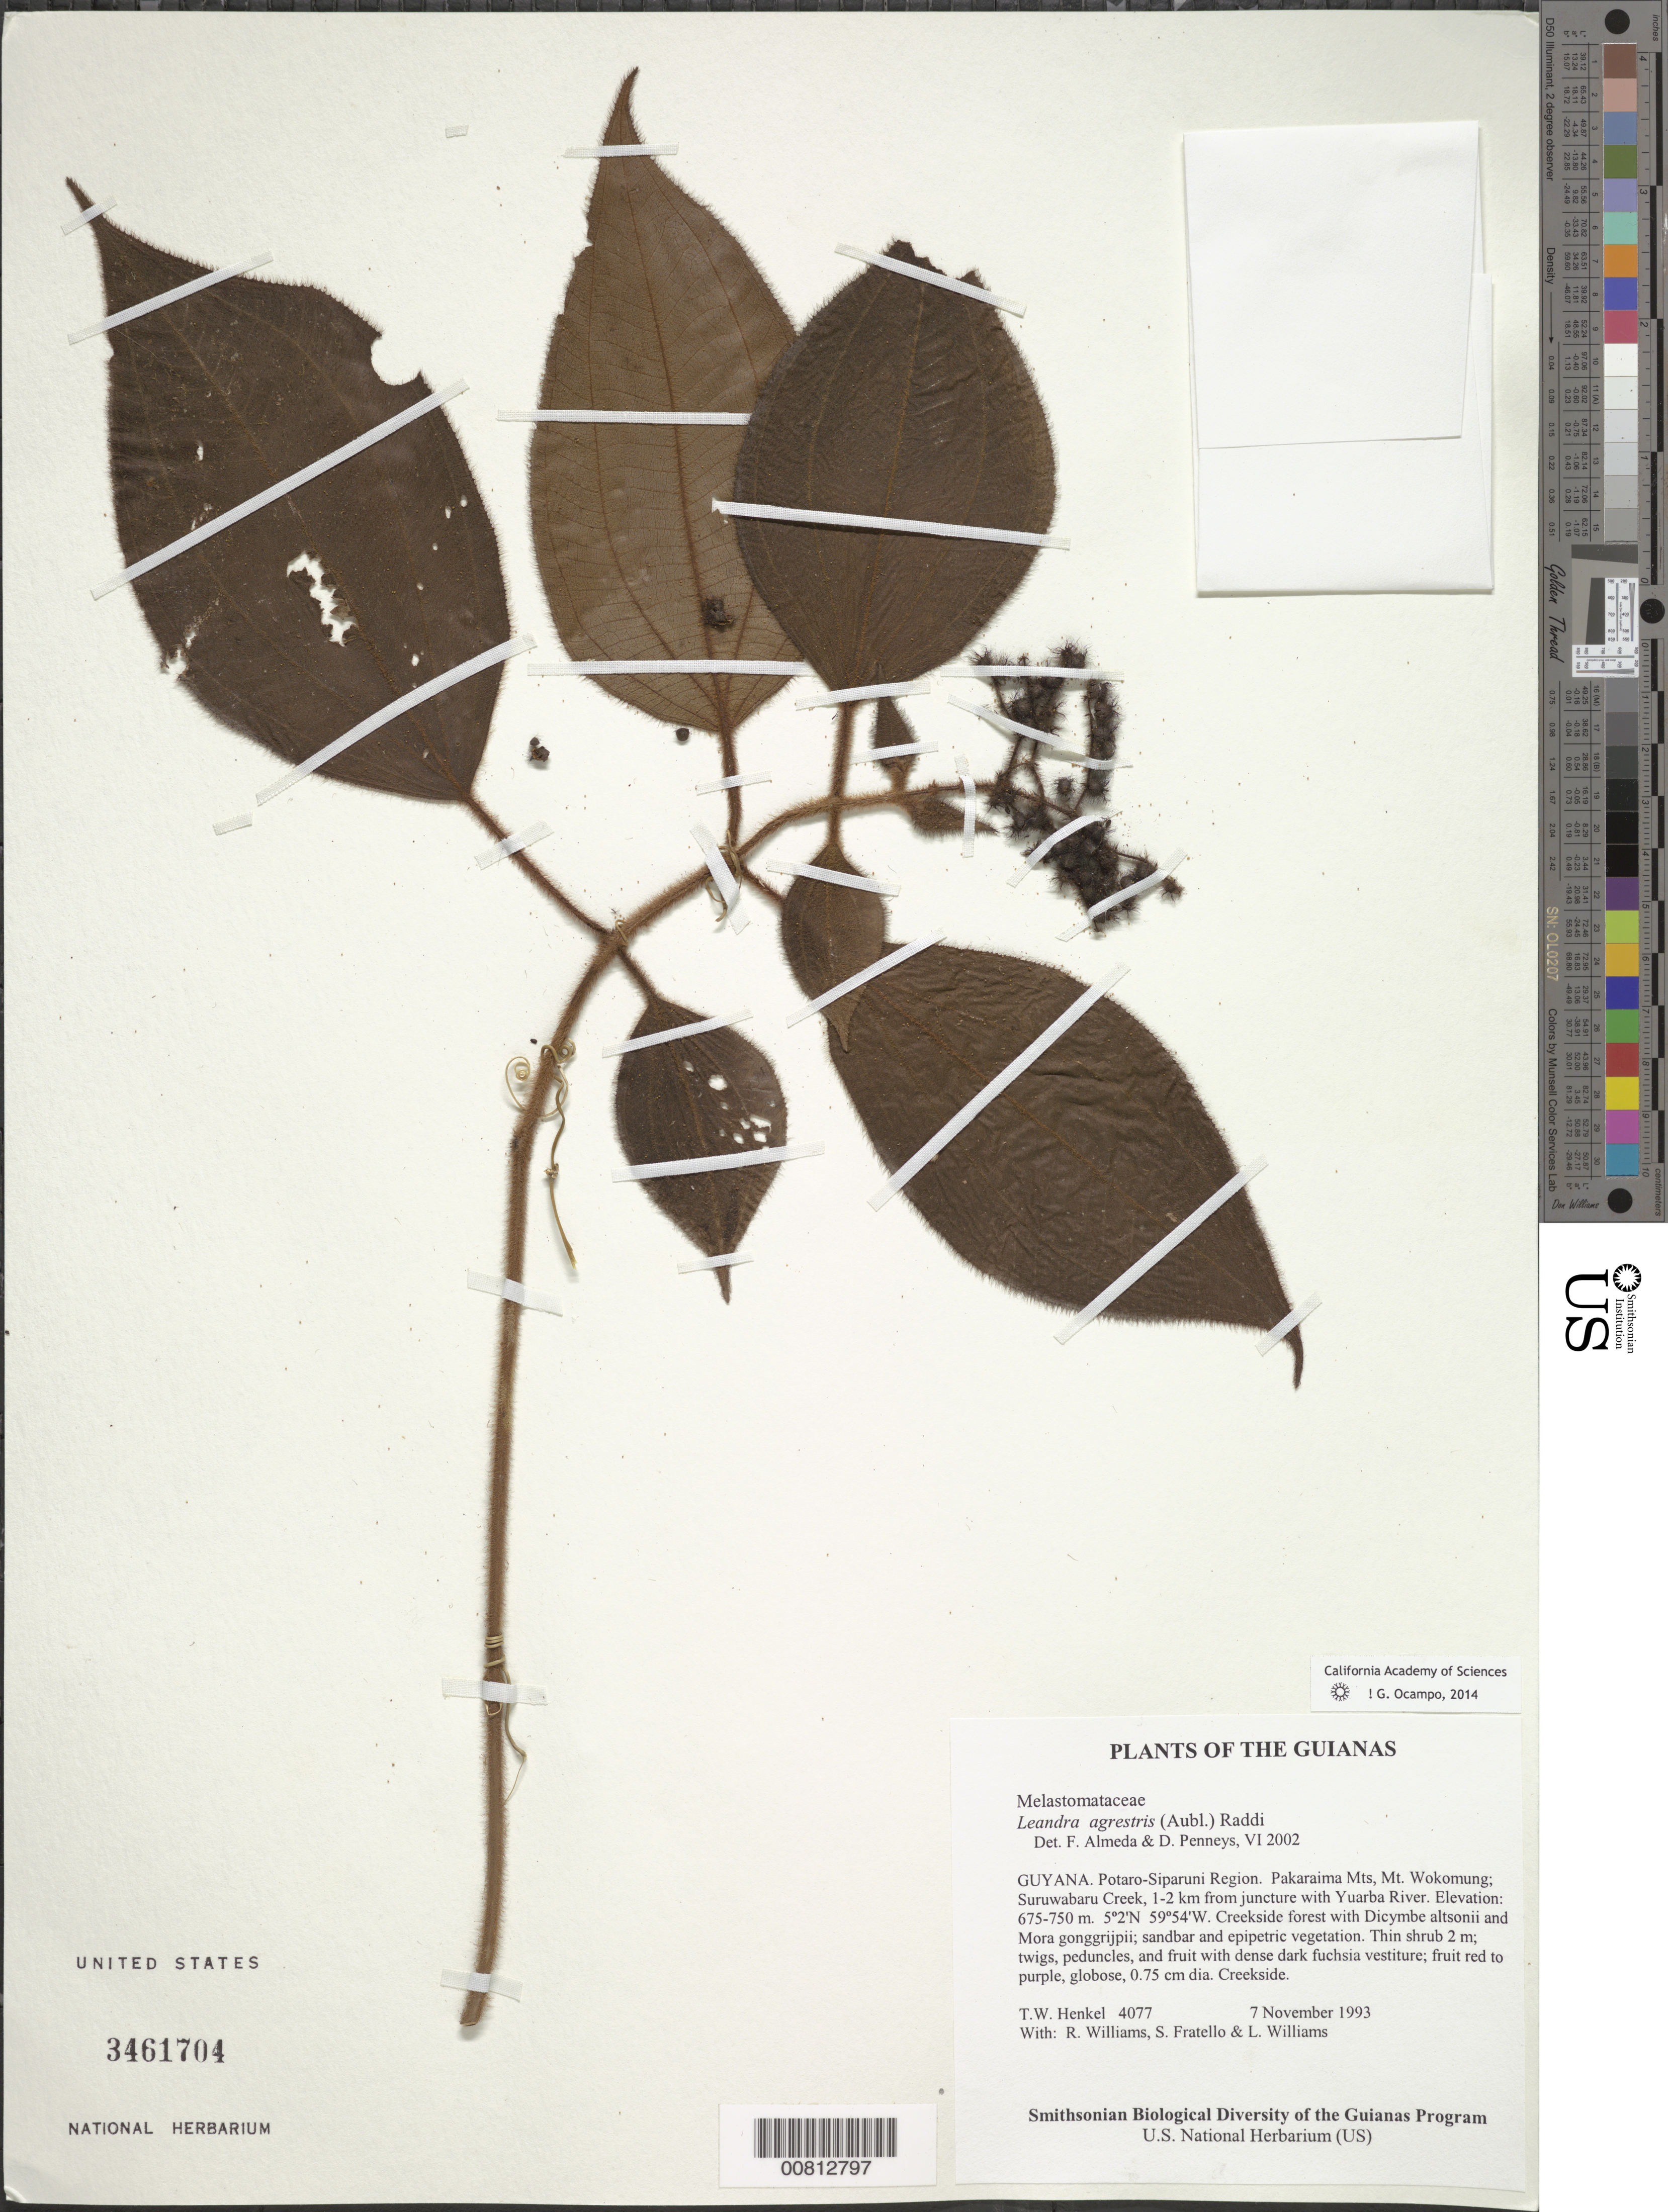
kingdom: Plantae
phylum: Tracheophyta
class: Magnoliopsida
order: Myrtales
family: Melastomataceae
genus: Leandra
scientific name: Leandra agrestis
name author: (Aubl.) Raddi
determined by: Almeda, F.; Penneys, D. S.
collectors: T. Henkel, R. Williams, S. Fratello & L. Williams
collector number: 4077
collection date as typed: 7 November 1993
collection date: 1993-11-07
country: Guyana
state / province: Potaro-Siparuni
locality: Pakaraima Mts, Mt. Wokomung; Suruwabaru Creek, 1-2 km from juncture with Yuarba River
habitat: Creekside forest with Dicymbe altsonii and Mora gonggrijpii; sandbar and epipetric vegetation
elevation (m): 675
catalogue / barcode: US 3461704